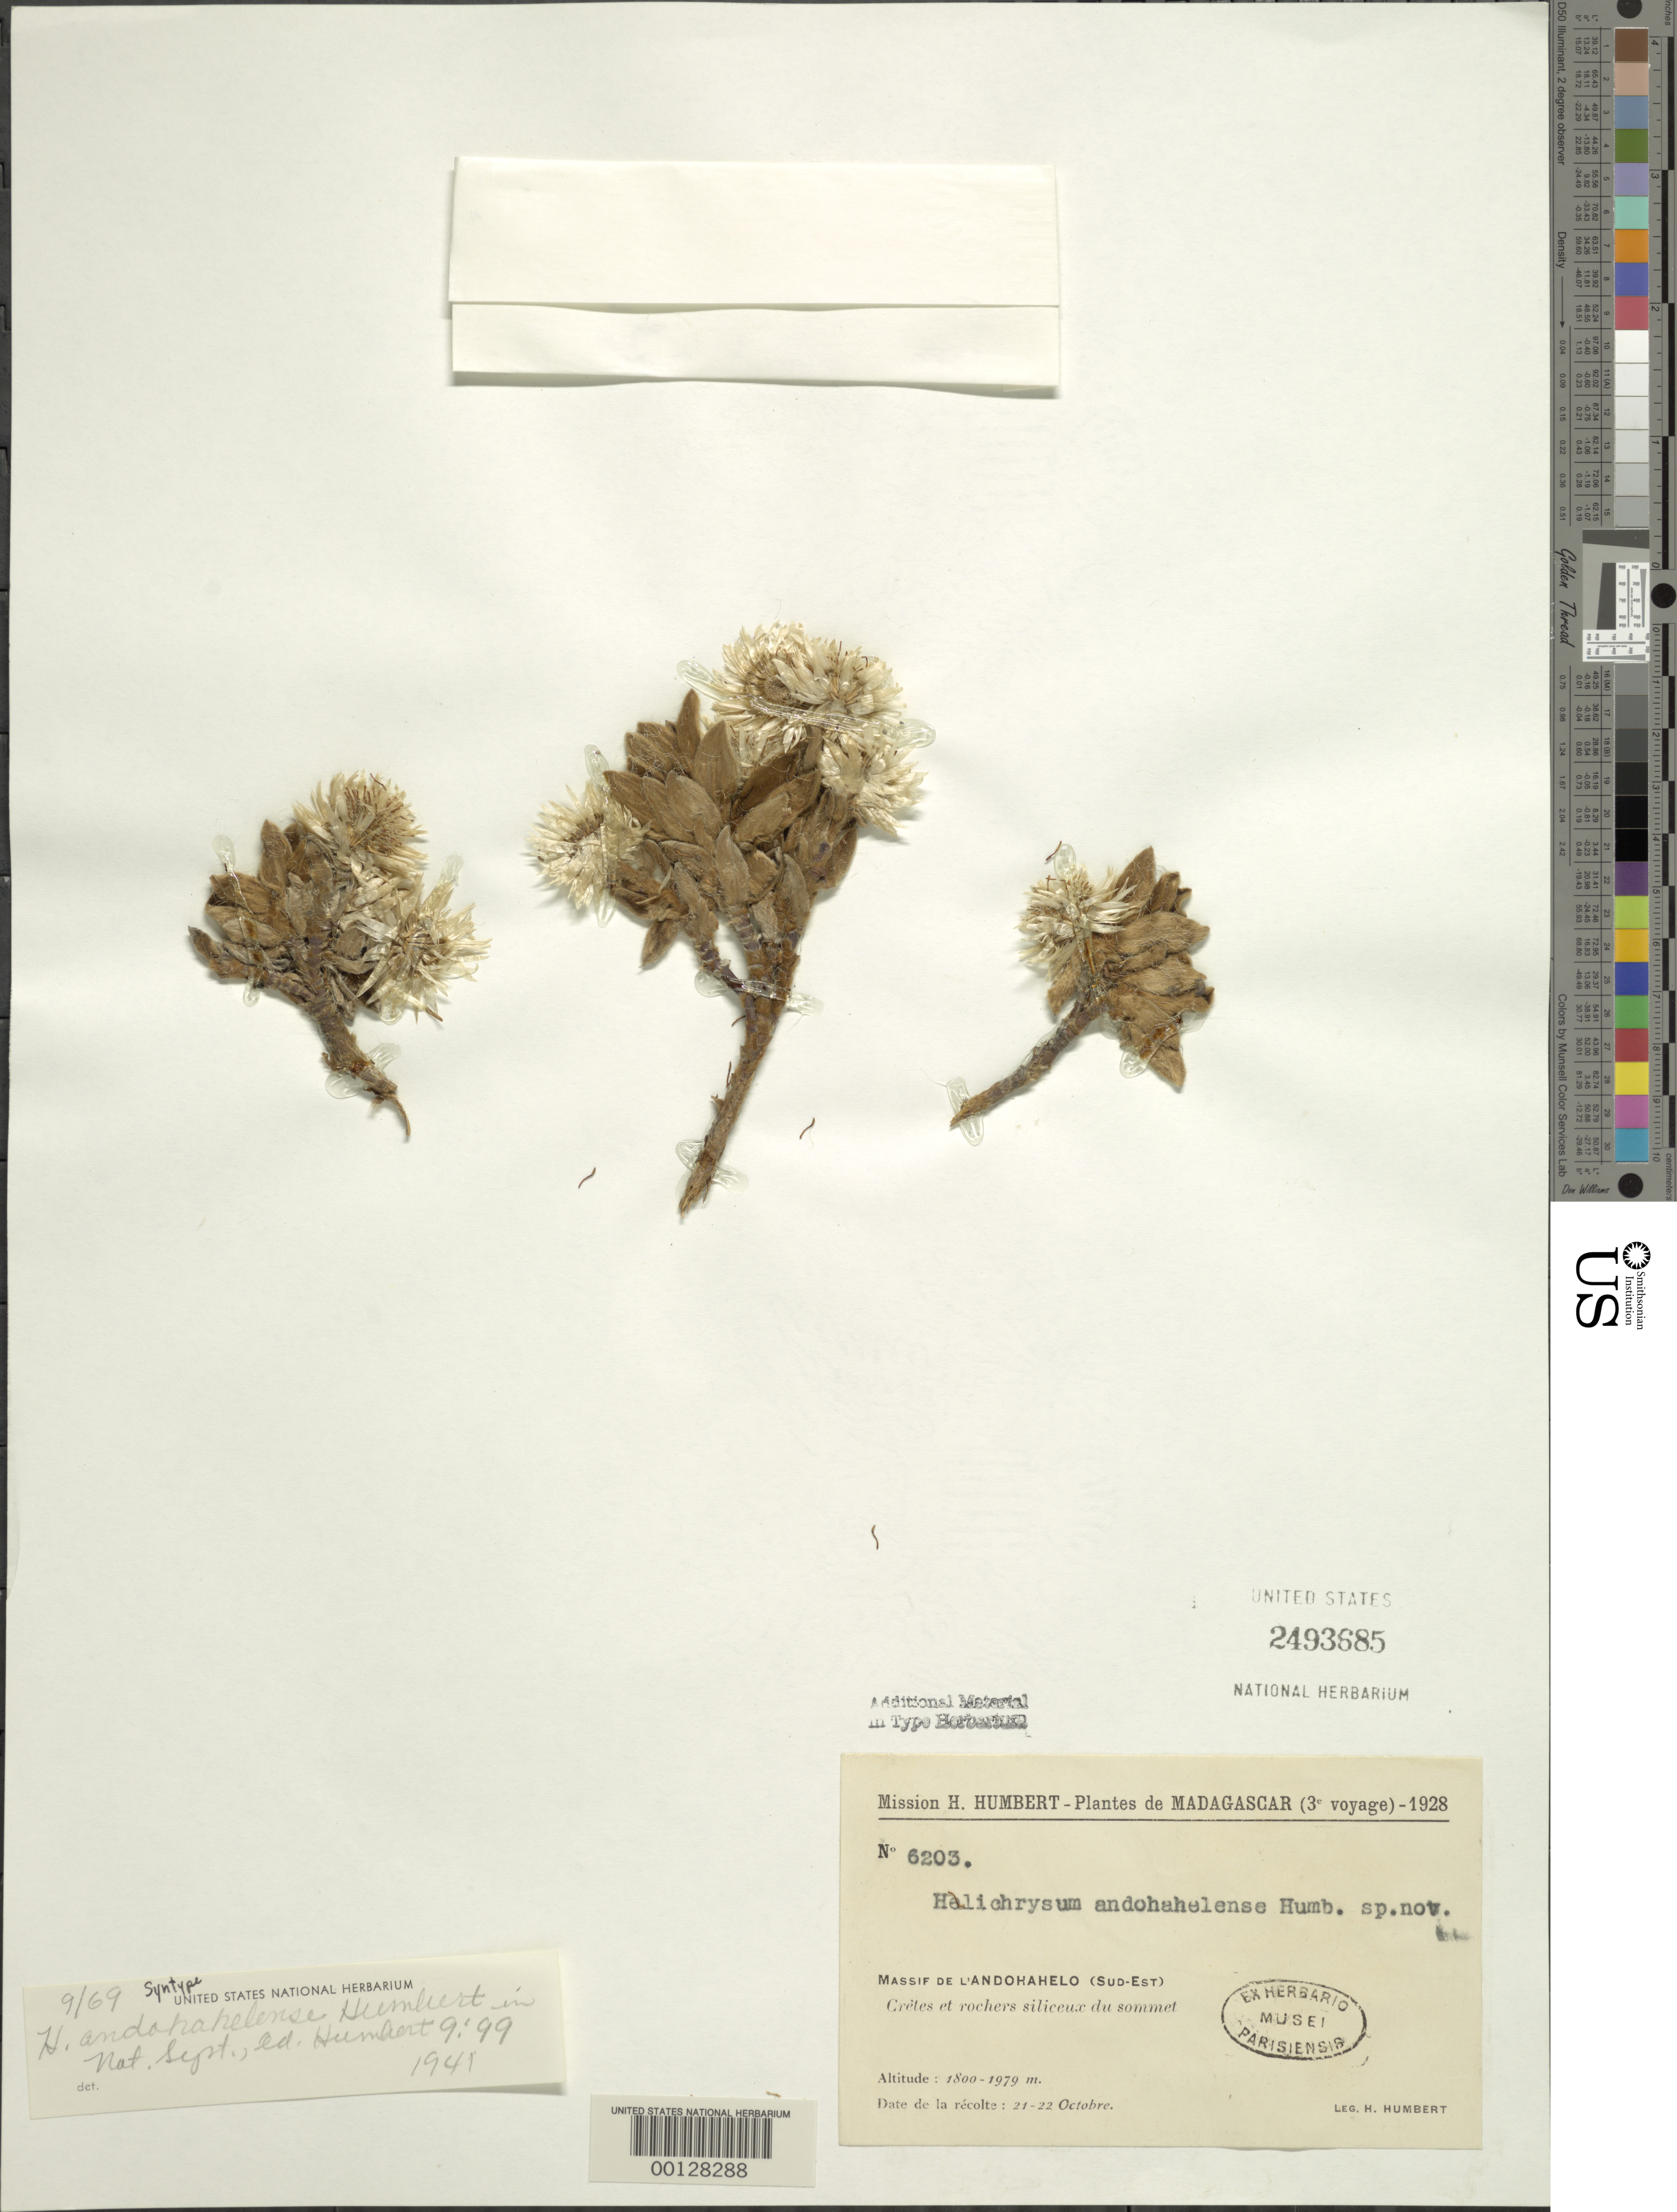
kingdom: Plantae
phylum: Tracheophyta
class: Magnoliopsida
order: Asterales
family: Asteraceae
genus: Helichrysum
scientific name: Helichrysum andohahelense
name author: Humbert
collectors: H. Humbert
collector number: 6203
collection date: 1928-10-21/1928-10-22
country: Madagascar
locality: Massif de L'Andohahelo (Sud-Est) Cretes et rochers siliceux du sommet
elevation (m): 1800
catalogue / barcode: US 2493685